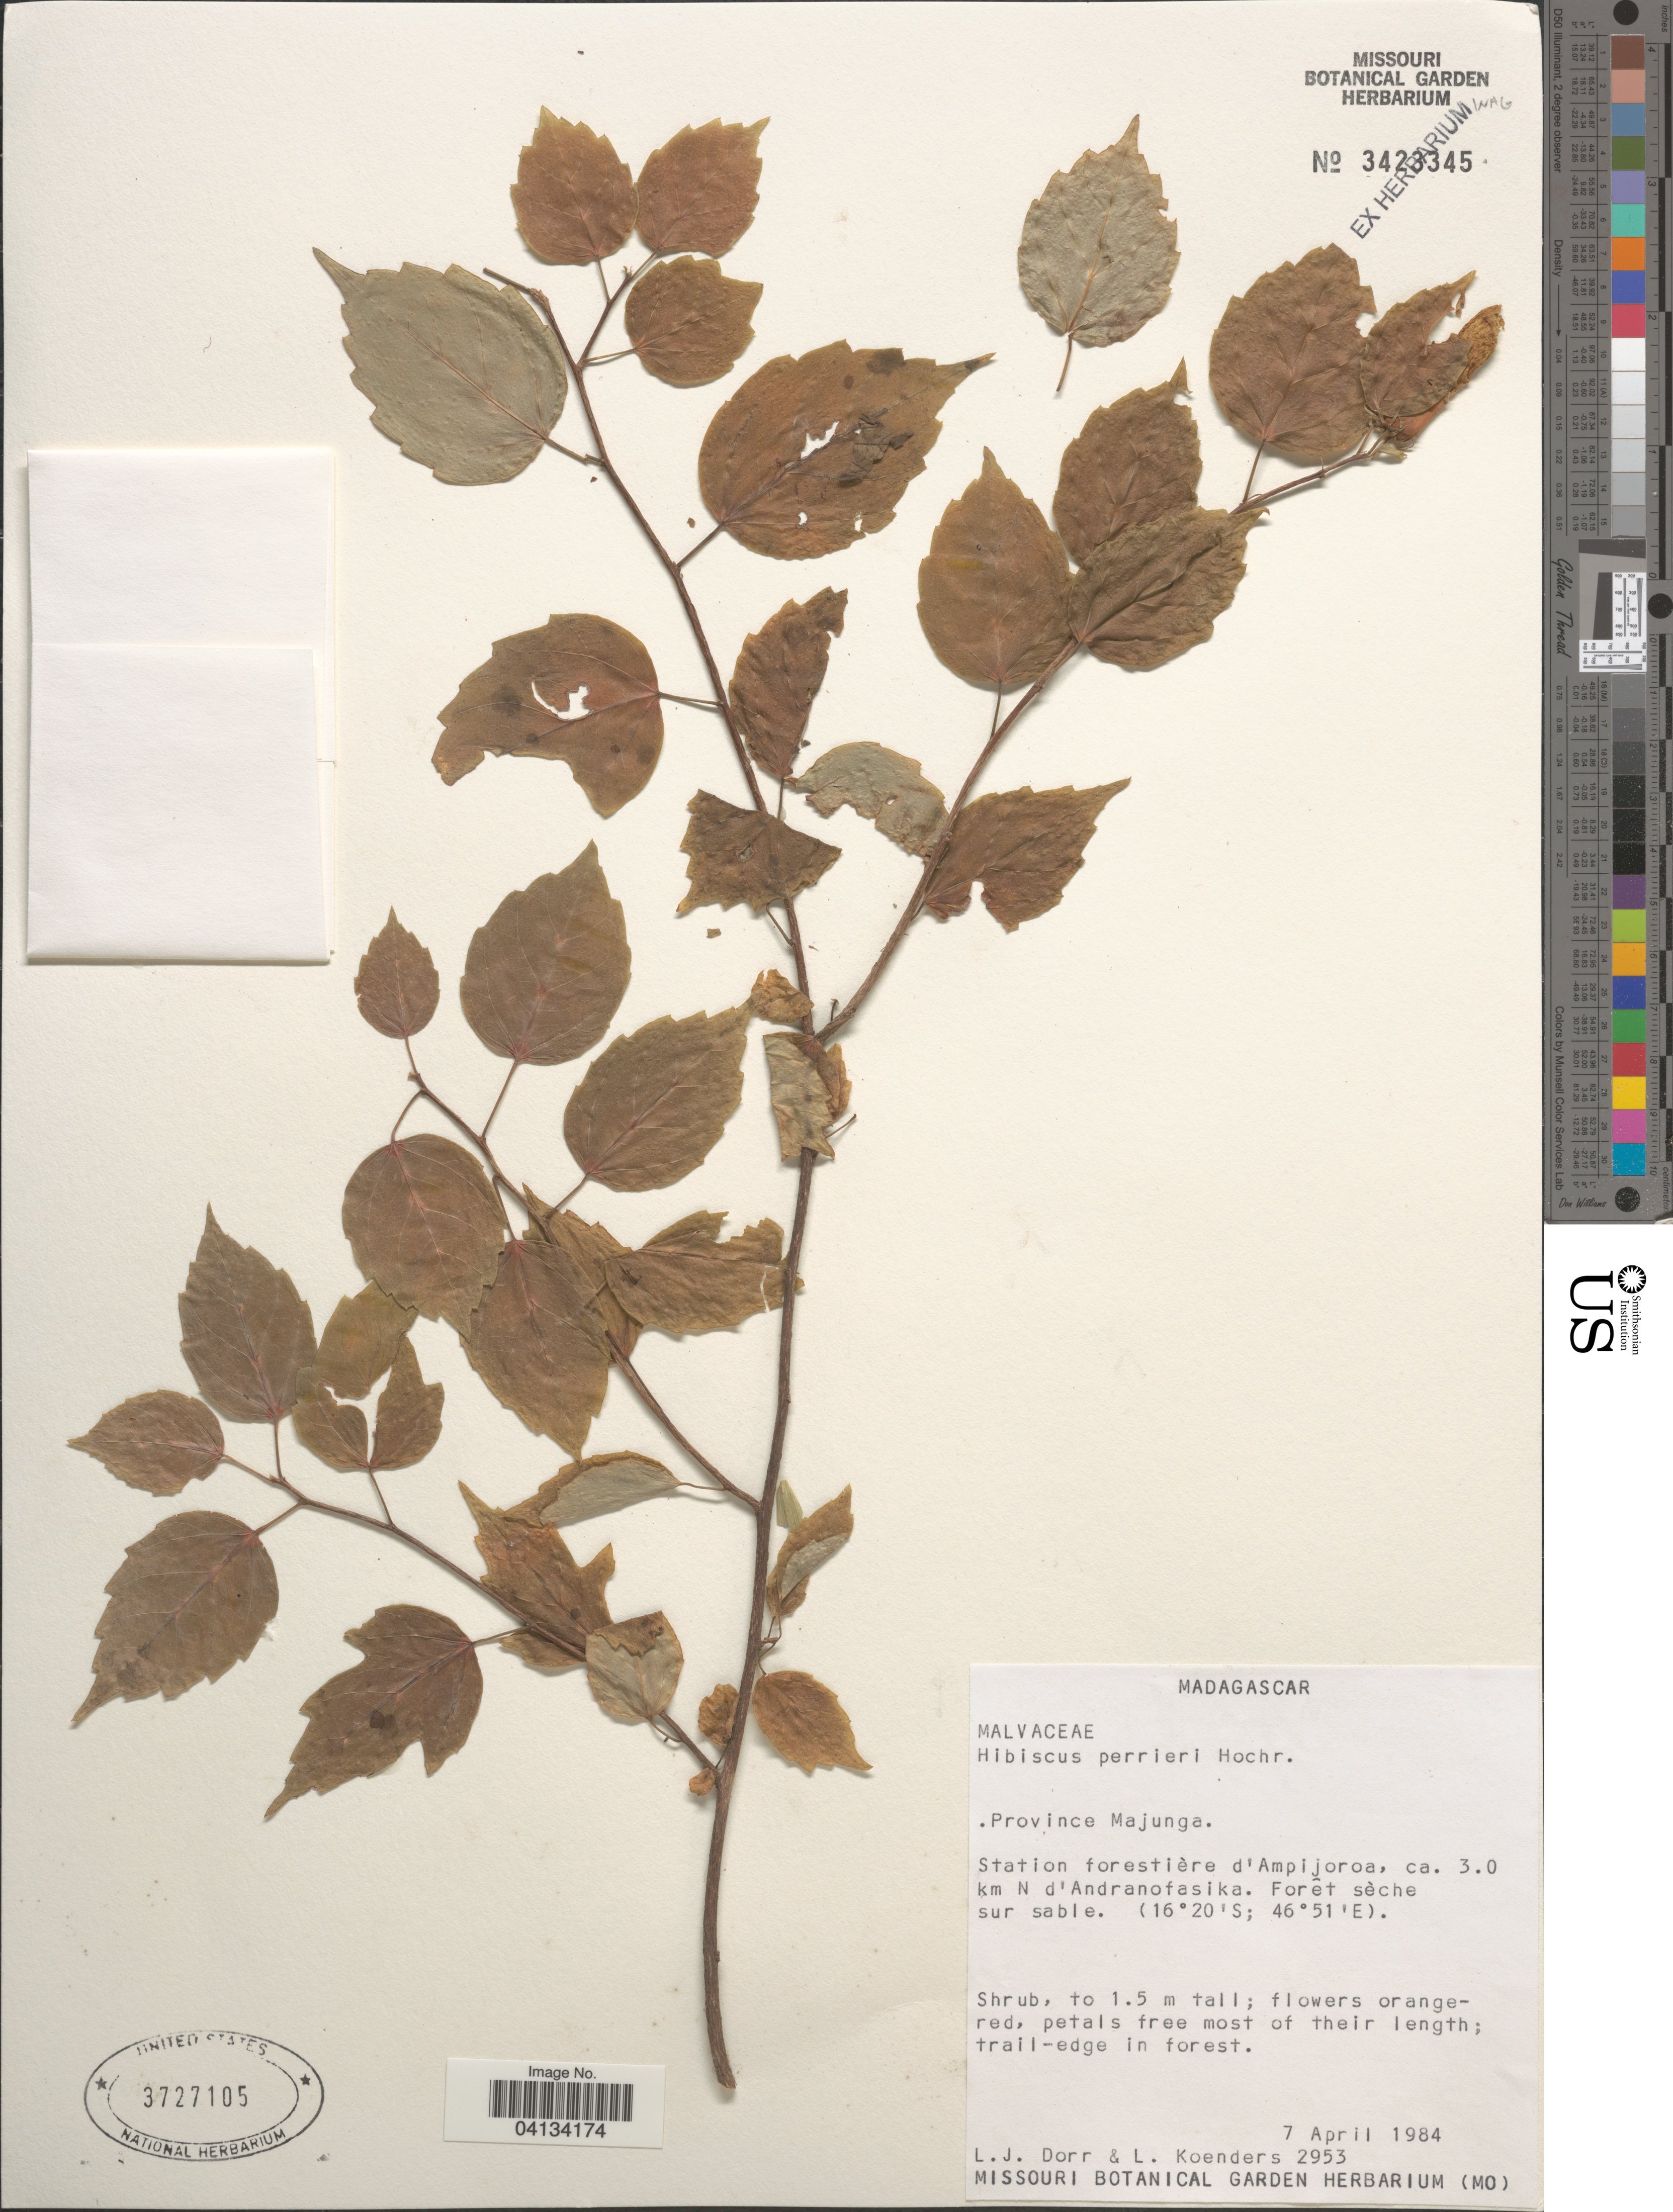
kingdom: Plantae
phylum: Tracheophyta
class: Magnoliopsida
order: Malvales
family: Malvaceae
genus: Hibiscus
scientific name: Hibiscus perrieri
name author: Hochr.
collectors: L. J. Dorr & L. Koenders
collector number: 2953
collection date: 1984-04-07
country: Madagascar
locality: Province Majunga. Station forestière d'Ampijoroa, ca. 3.0 km N d'Andranofasika.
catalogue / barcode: US 3727105